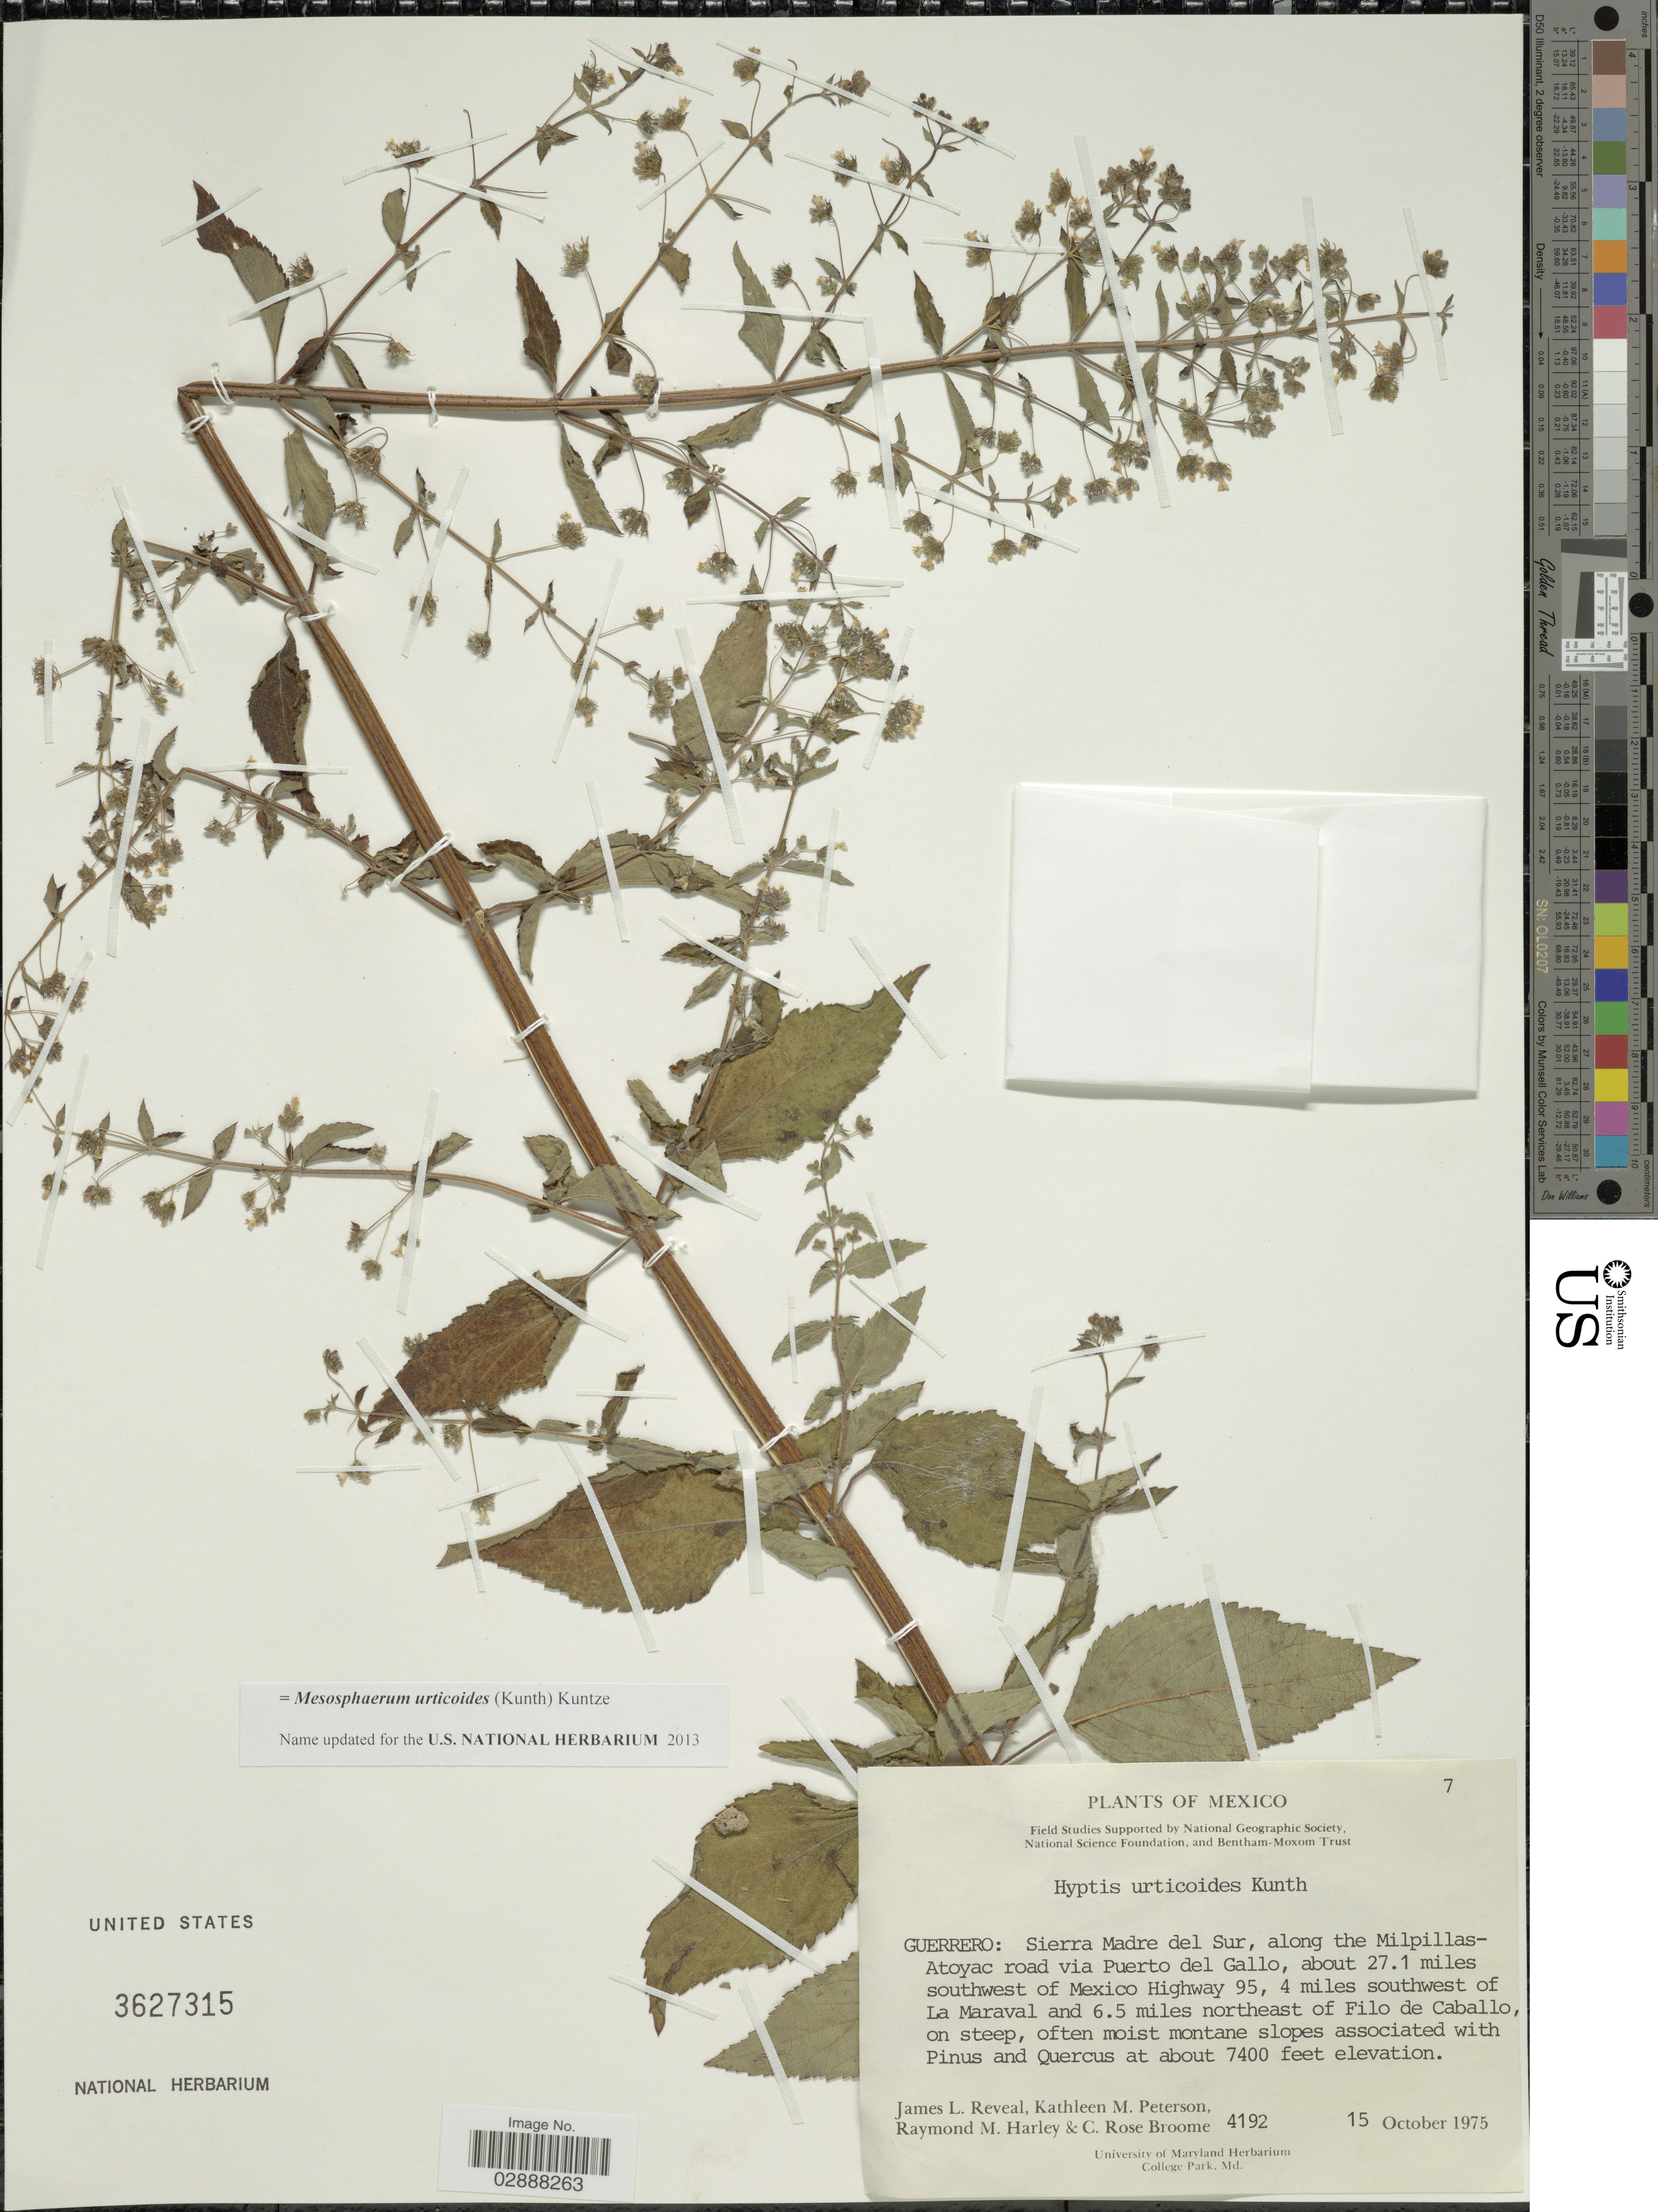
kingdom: Plantae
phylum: Tracheophyta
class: Magnoliopsida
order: Lamiales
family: Lamiaceae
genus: Mesosphaerum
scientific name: Mesosphaerum urticoides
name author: (Kunth) Kuntze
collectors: J. L. Reveal, K. Peterson, R. M. Harley & C. R. Broome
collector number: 4192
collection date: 1975-10-15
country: Mexico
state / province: Guerrero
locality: Sierra Madre del Sur, along the Milpillas-Atoyac road via Puerto del Gallo, about 27.1 miles southwest of Mexico Highway 95, 4 miles southwest of La Maraval and 6.5 miles northeast of Filo de Caballo.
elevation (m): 2256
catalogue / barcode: US 3627315